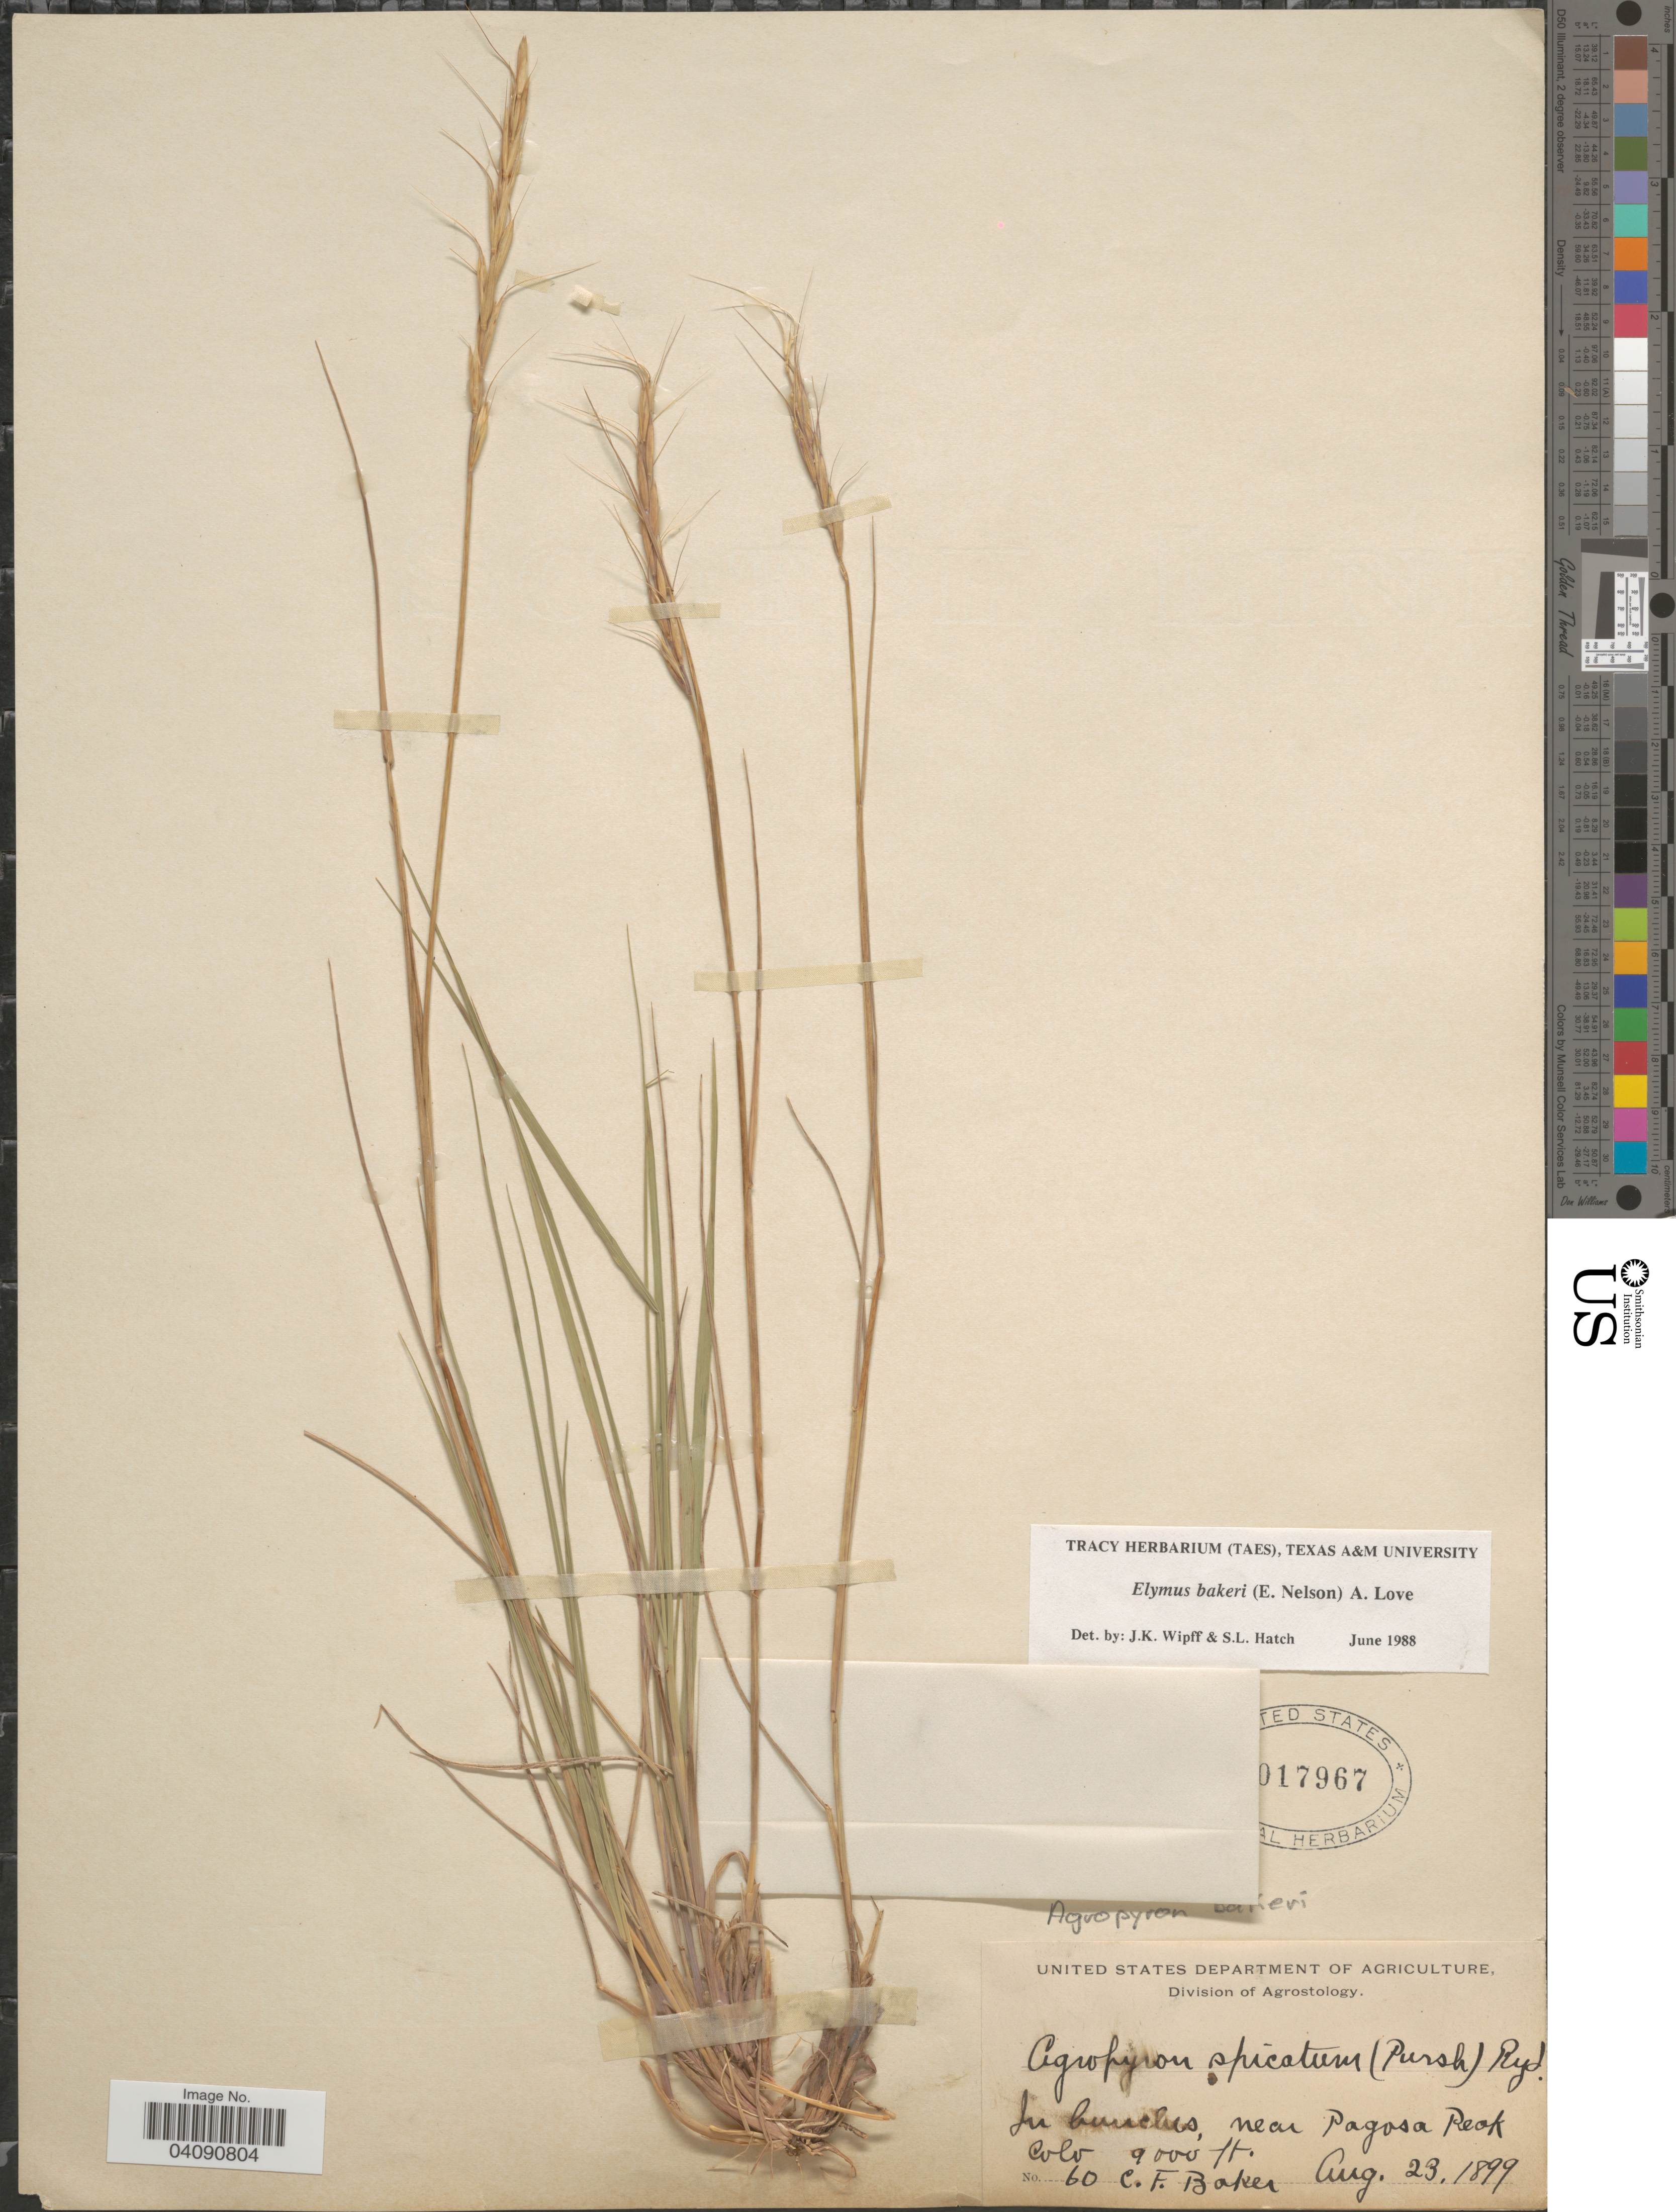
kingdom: Plantae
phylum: Tracheophyta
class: Liliopsida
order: Poales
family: Poaceae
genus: Elymus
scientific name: Elymus bakeri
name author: (E.E. Nelson) Á. Löve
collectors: C. F. Baker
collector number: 60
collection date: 1899-08-23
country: United States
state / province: Colorado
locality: In bunches, near Pagosa Peak.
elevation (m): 2743